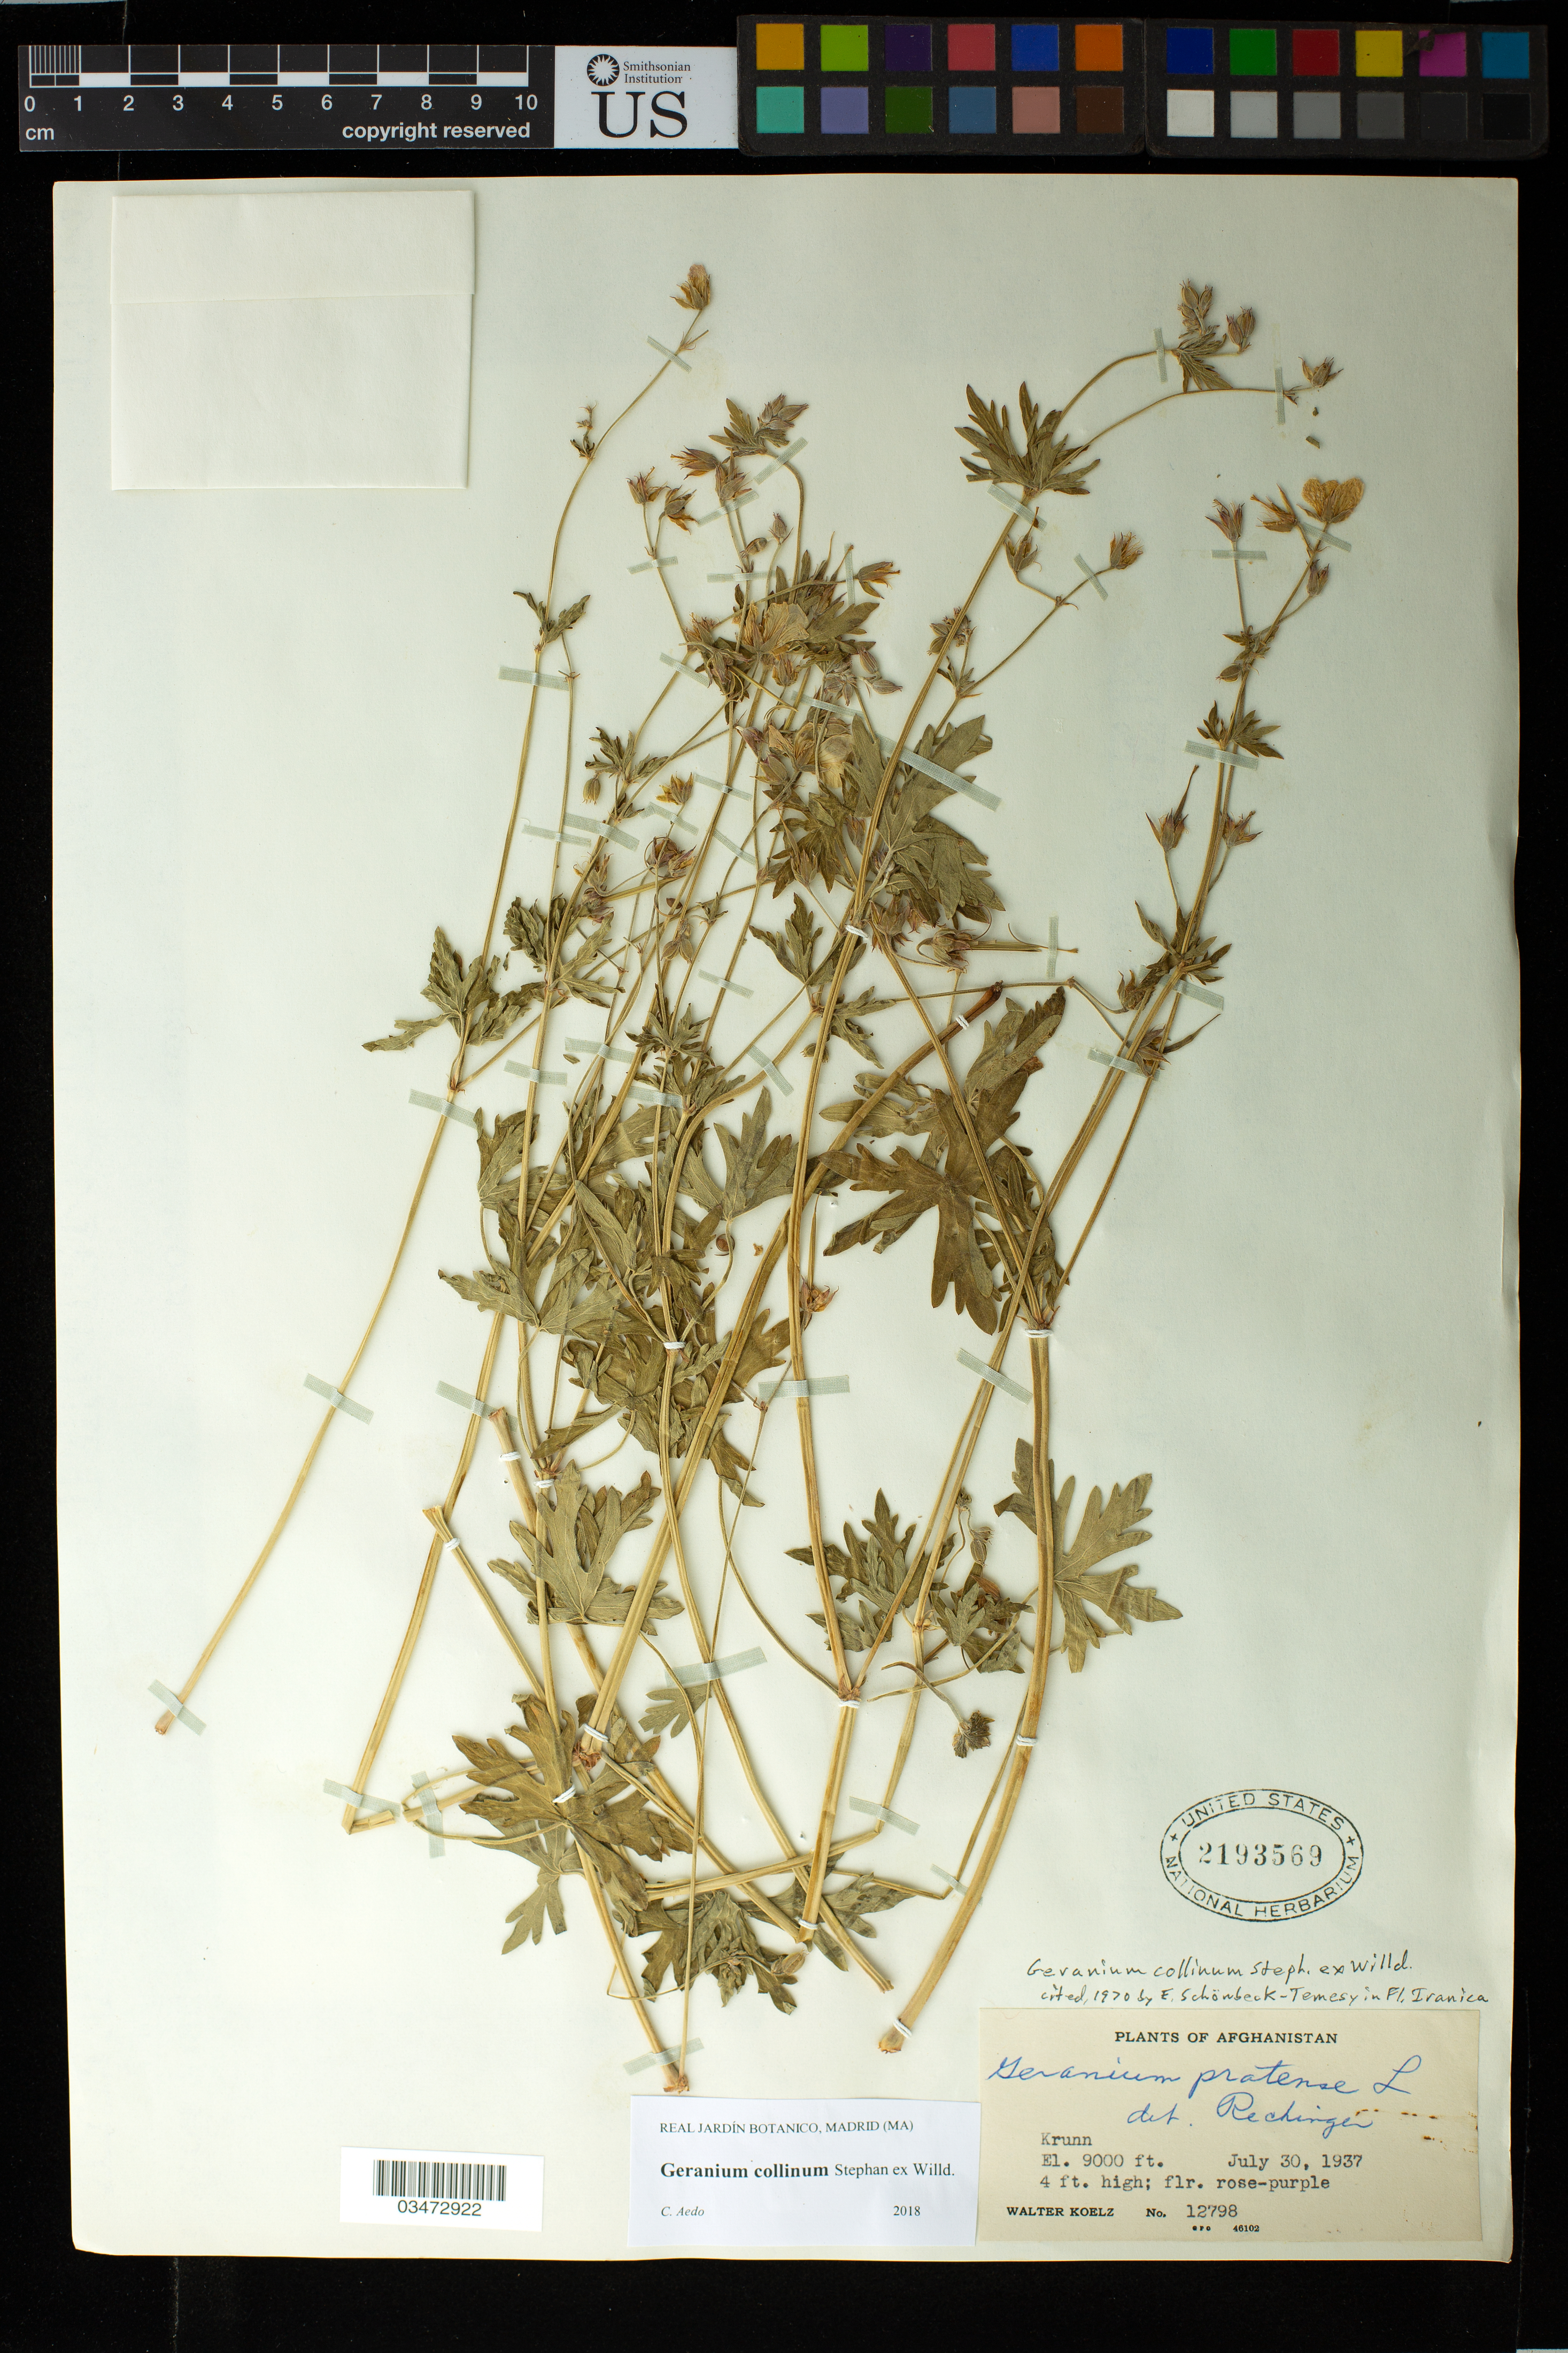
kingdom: Plantae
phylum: Tracheophyta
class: Magnoliopsida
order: Geraniales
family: Geraniaceae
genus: Geranium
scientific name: Geranium collinum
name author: Stephan ex Willd.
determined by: Aedo, C.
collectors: W. N. Koelz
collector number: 12798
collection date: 1937-07-30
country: Afghanistan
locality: Krunn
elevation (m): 2743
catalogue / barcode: US 2193569